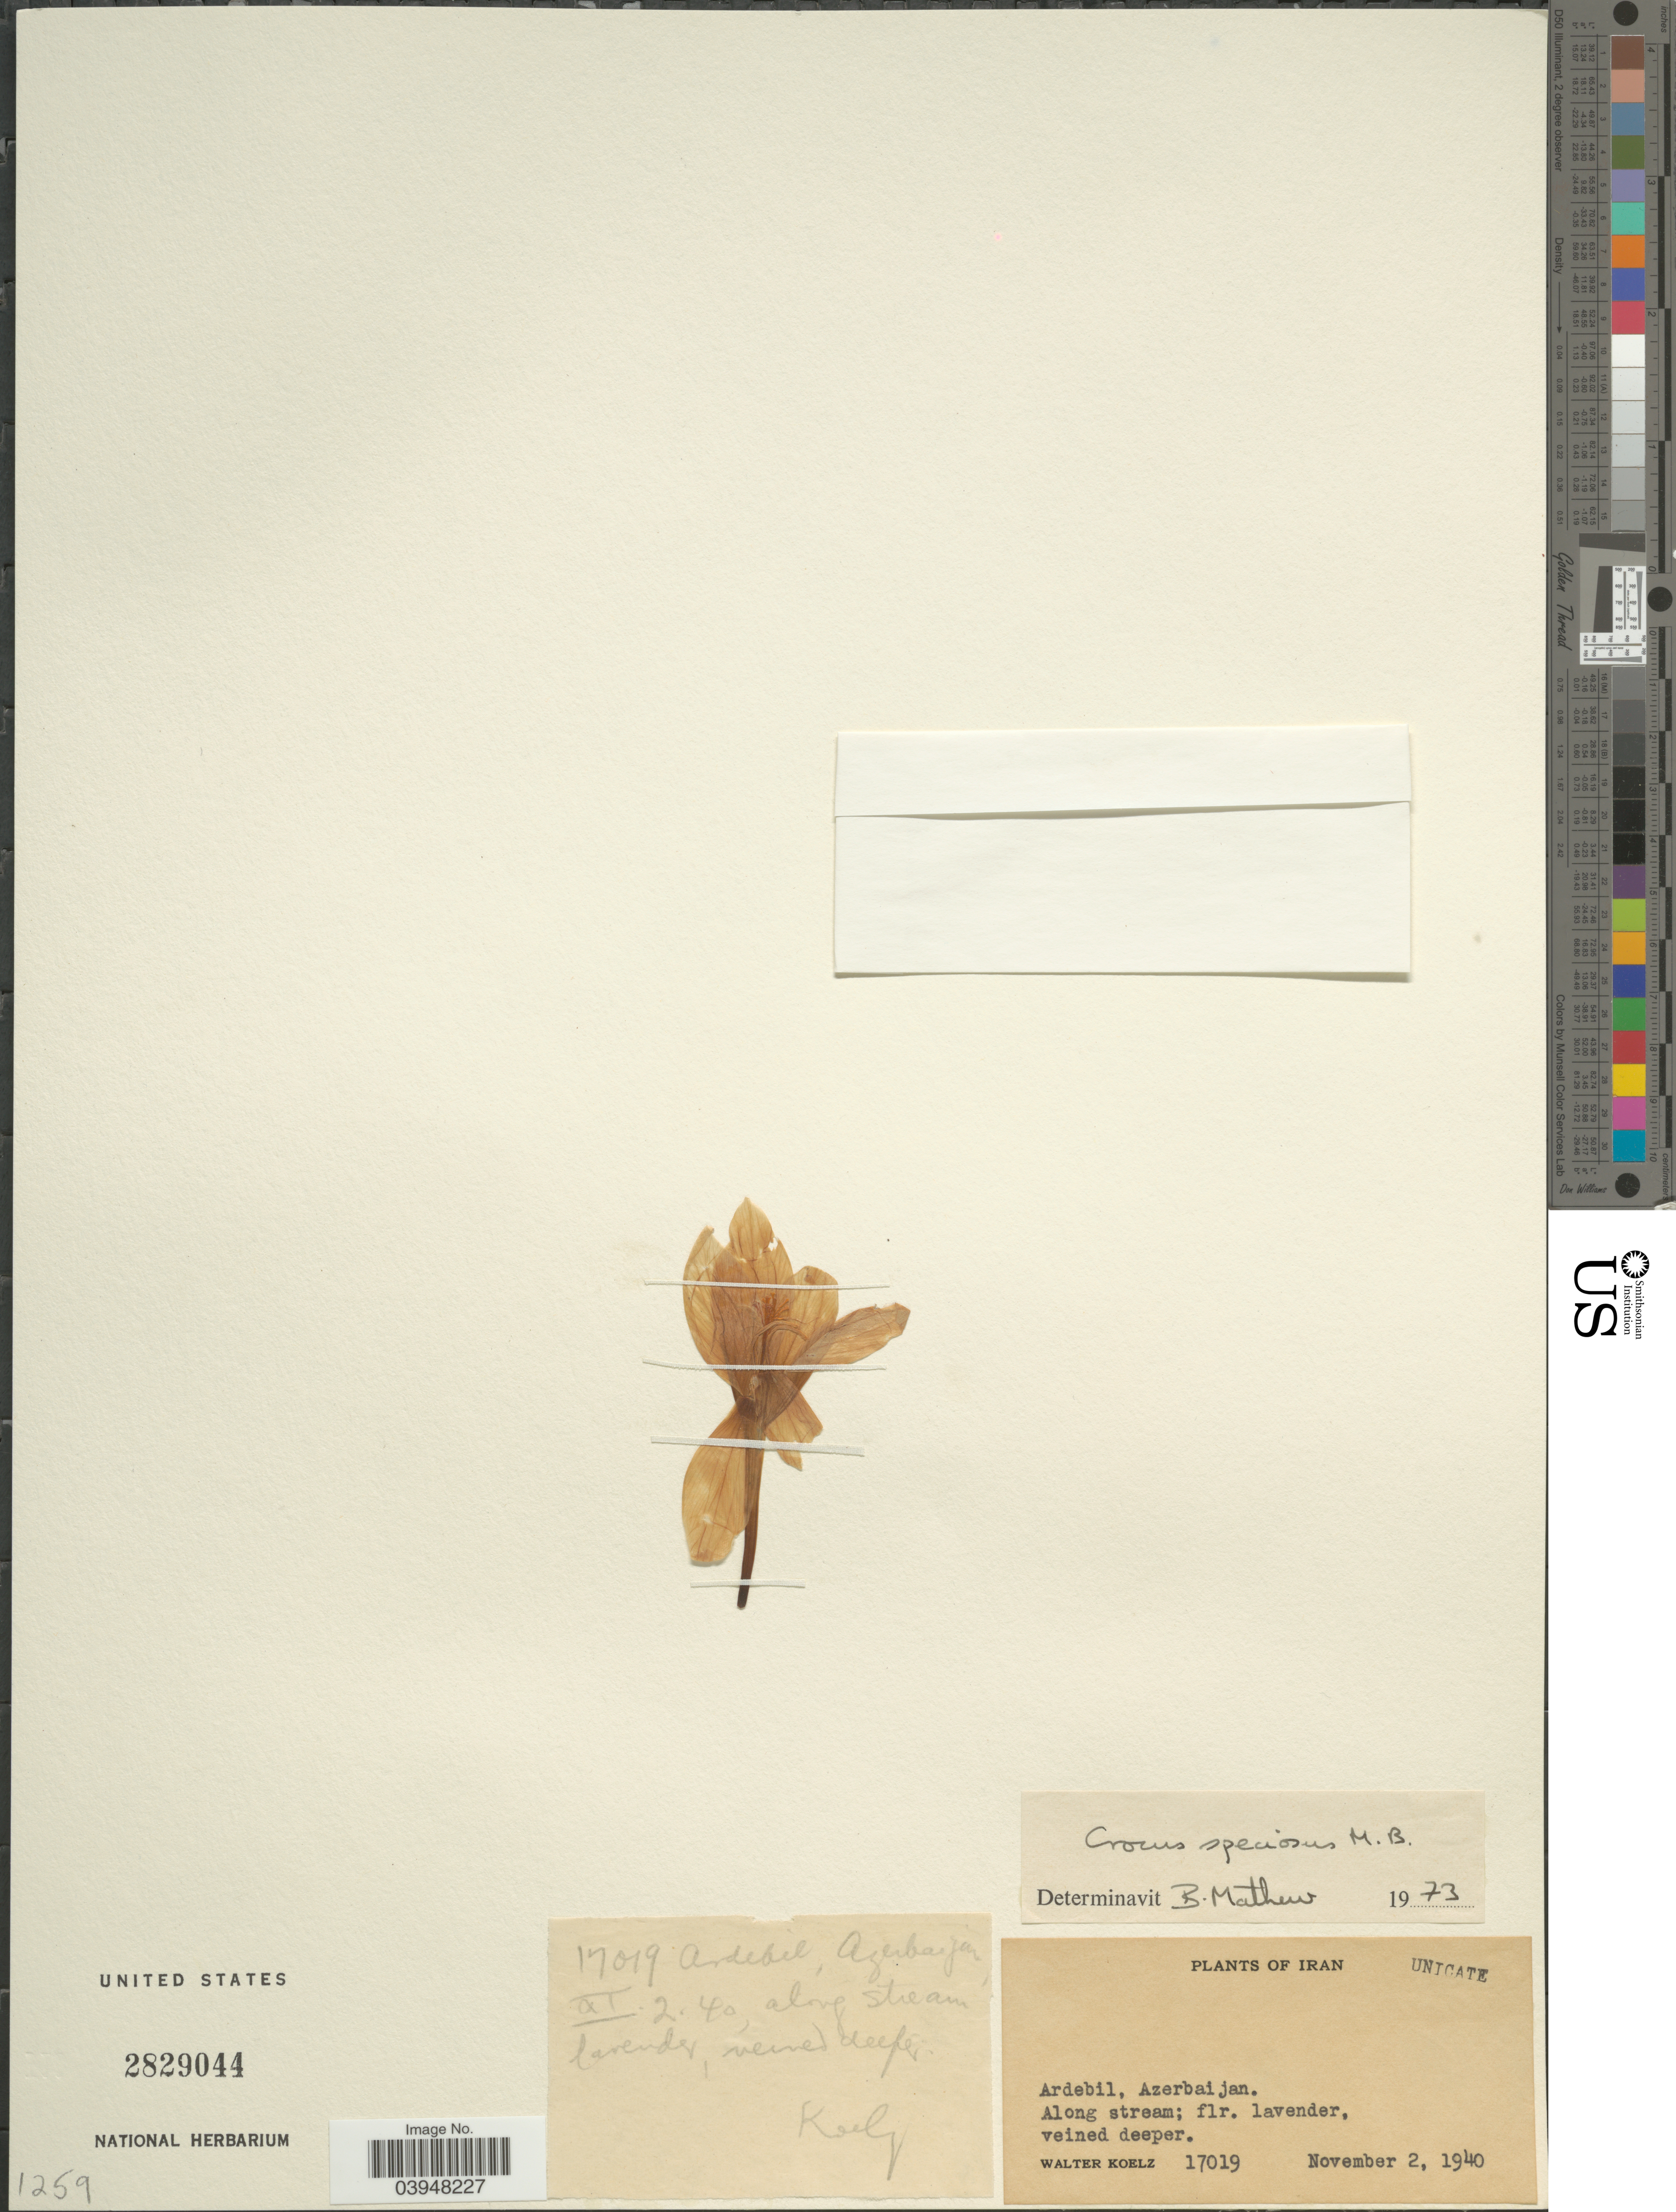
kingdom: Plantae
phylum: Tracheophyta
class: Liliopsida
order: Asparagales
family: Iridaceae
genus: Crocus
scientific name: Crocus speciosus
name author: M. Bieb.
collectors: W. N. Koelz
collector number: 17019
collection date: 1940-11-02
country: Iran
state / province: Ardabil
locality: Ardebil, Azerbaijan.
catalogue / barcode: US 2829044